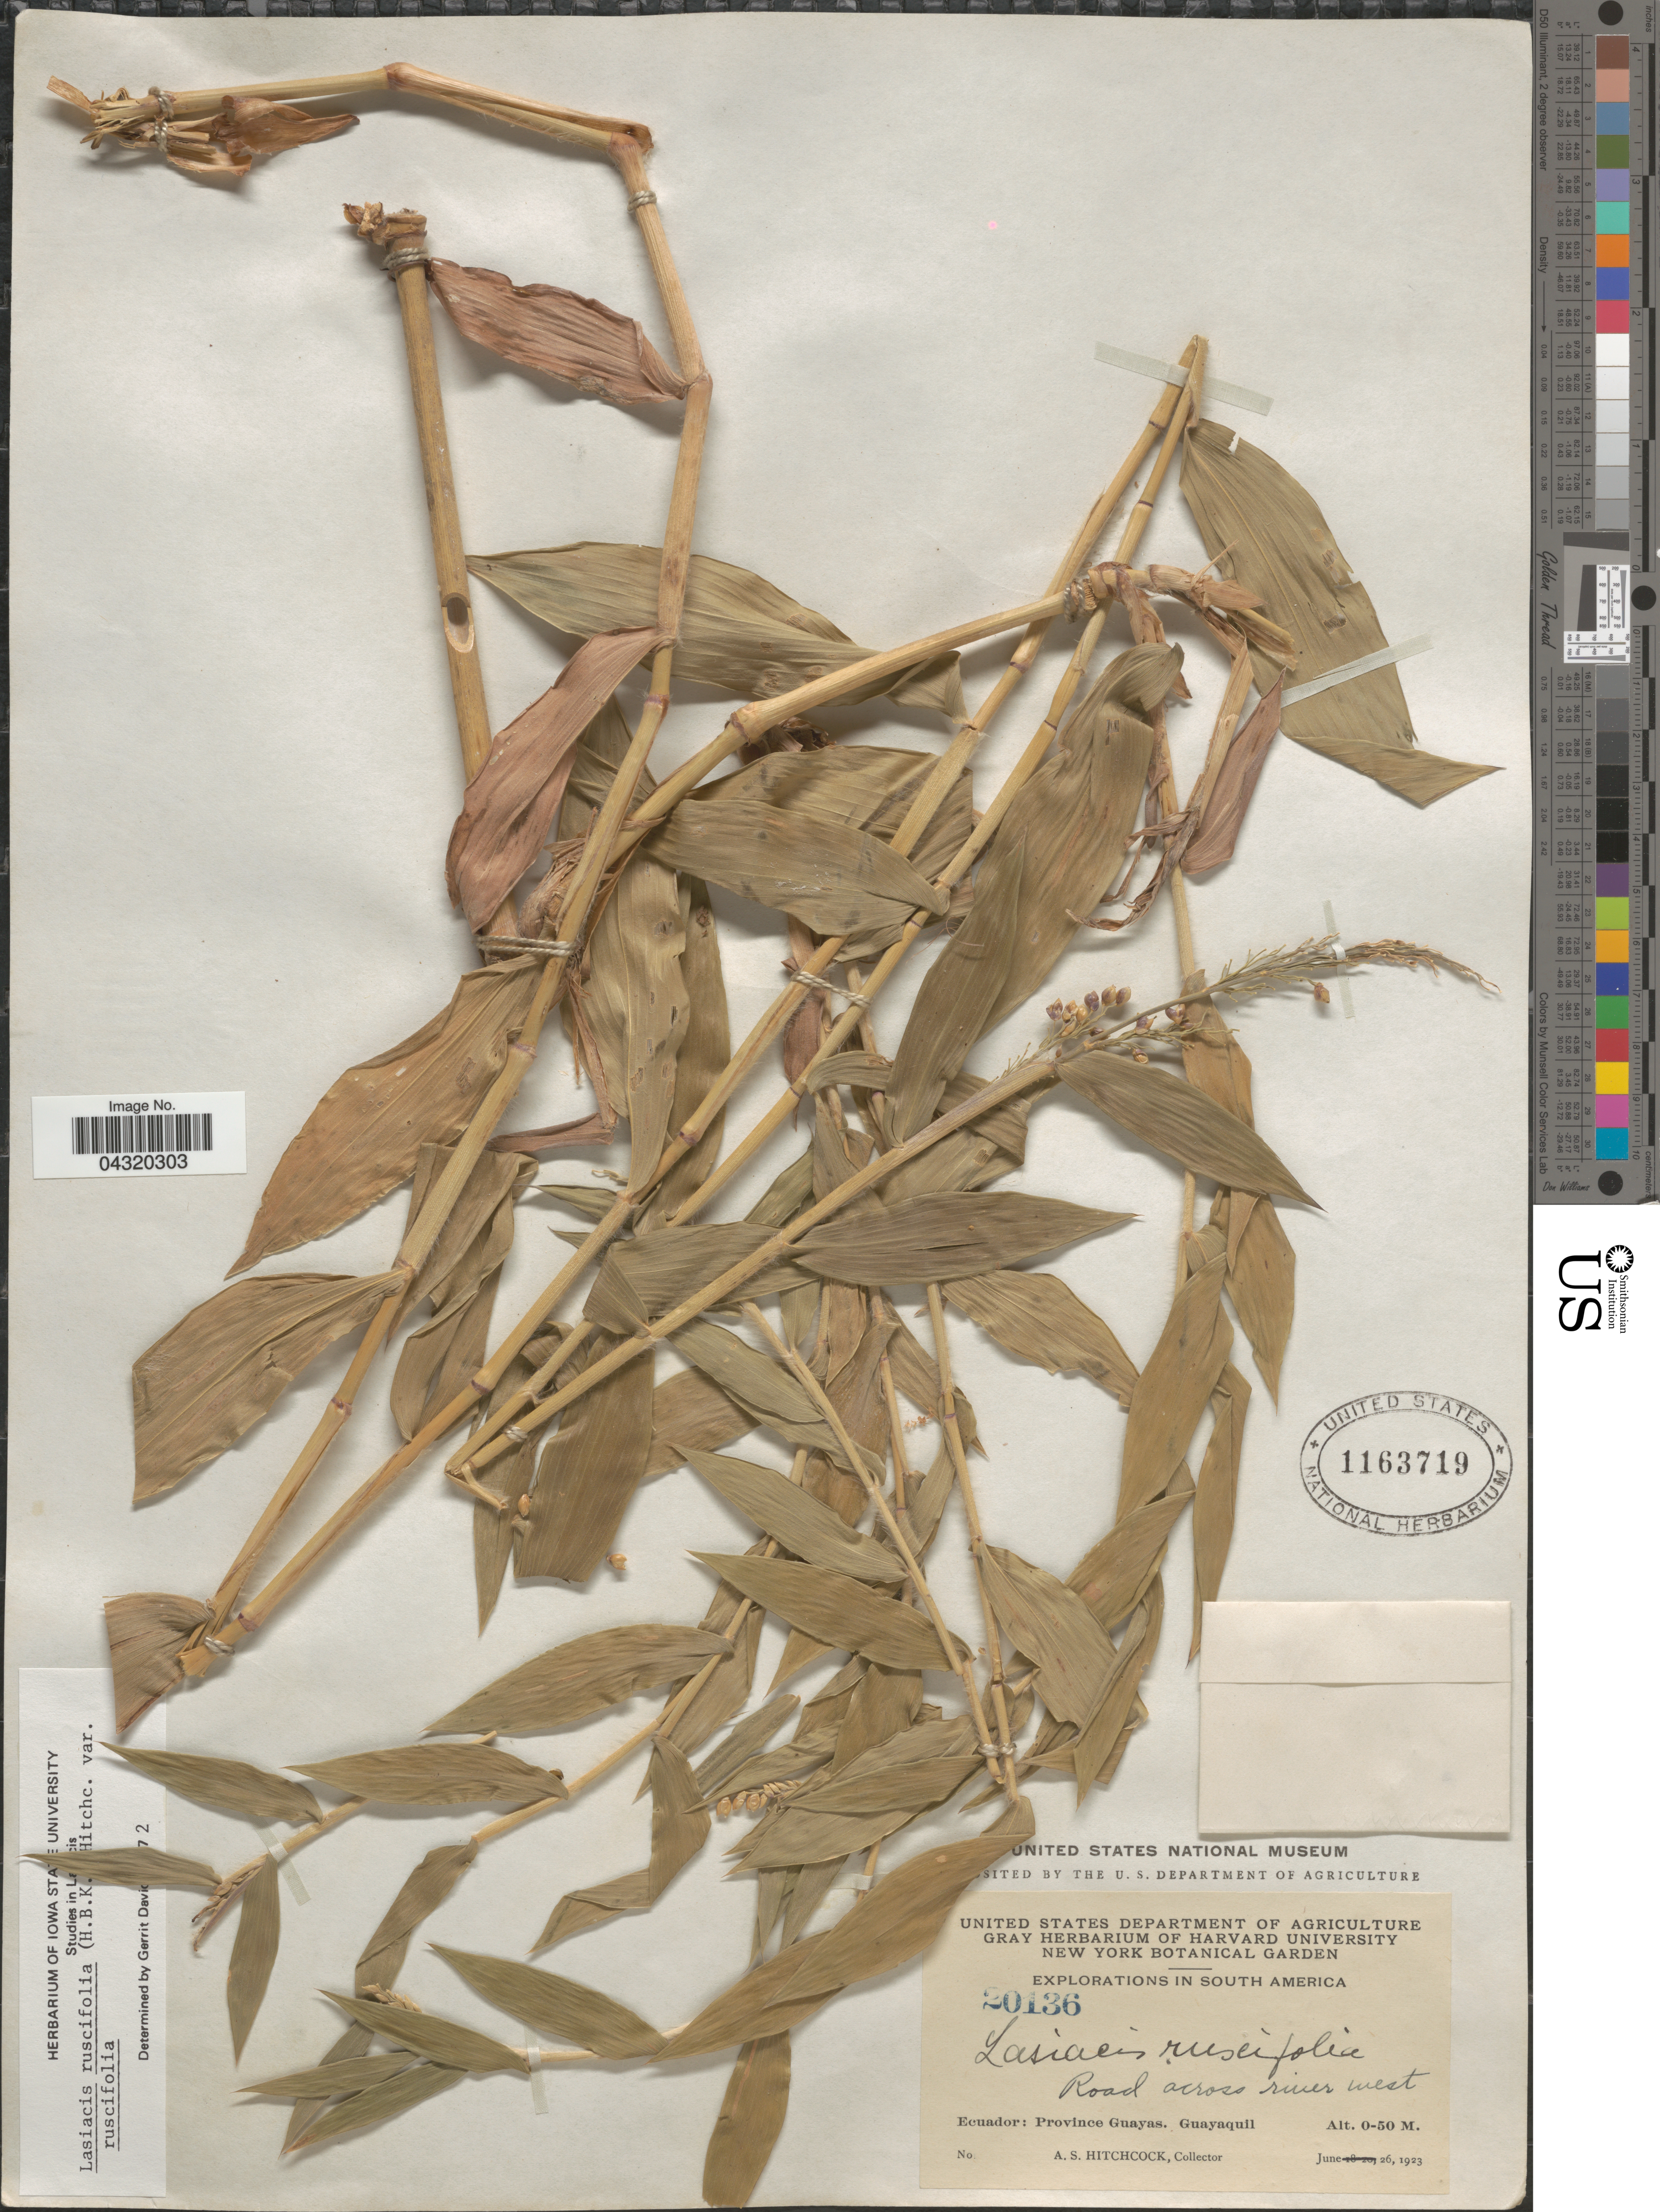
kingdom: Plantae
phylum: Tracheophyta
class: Liliopsida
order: Poales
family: Poaceae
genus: Lasiacis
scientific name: Lasiacis ruscifolia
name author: (Kunth) Hitchc.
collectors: A. S. Hitchcock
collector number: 20136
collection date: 1923-06-26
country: Ecuador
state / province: Guayas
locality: Explorations in South America. Road across river west. Guayaquil.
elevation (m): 0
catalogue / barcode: US 1163719